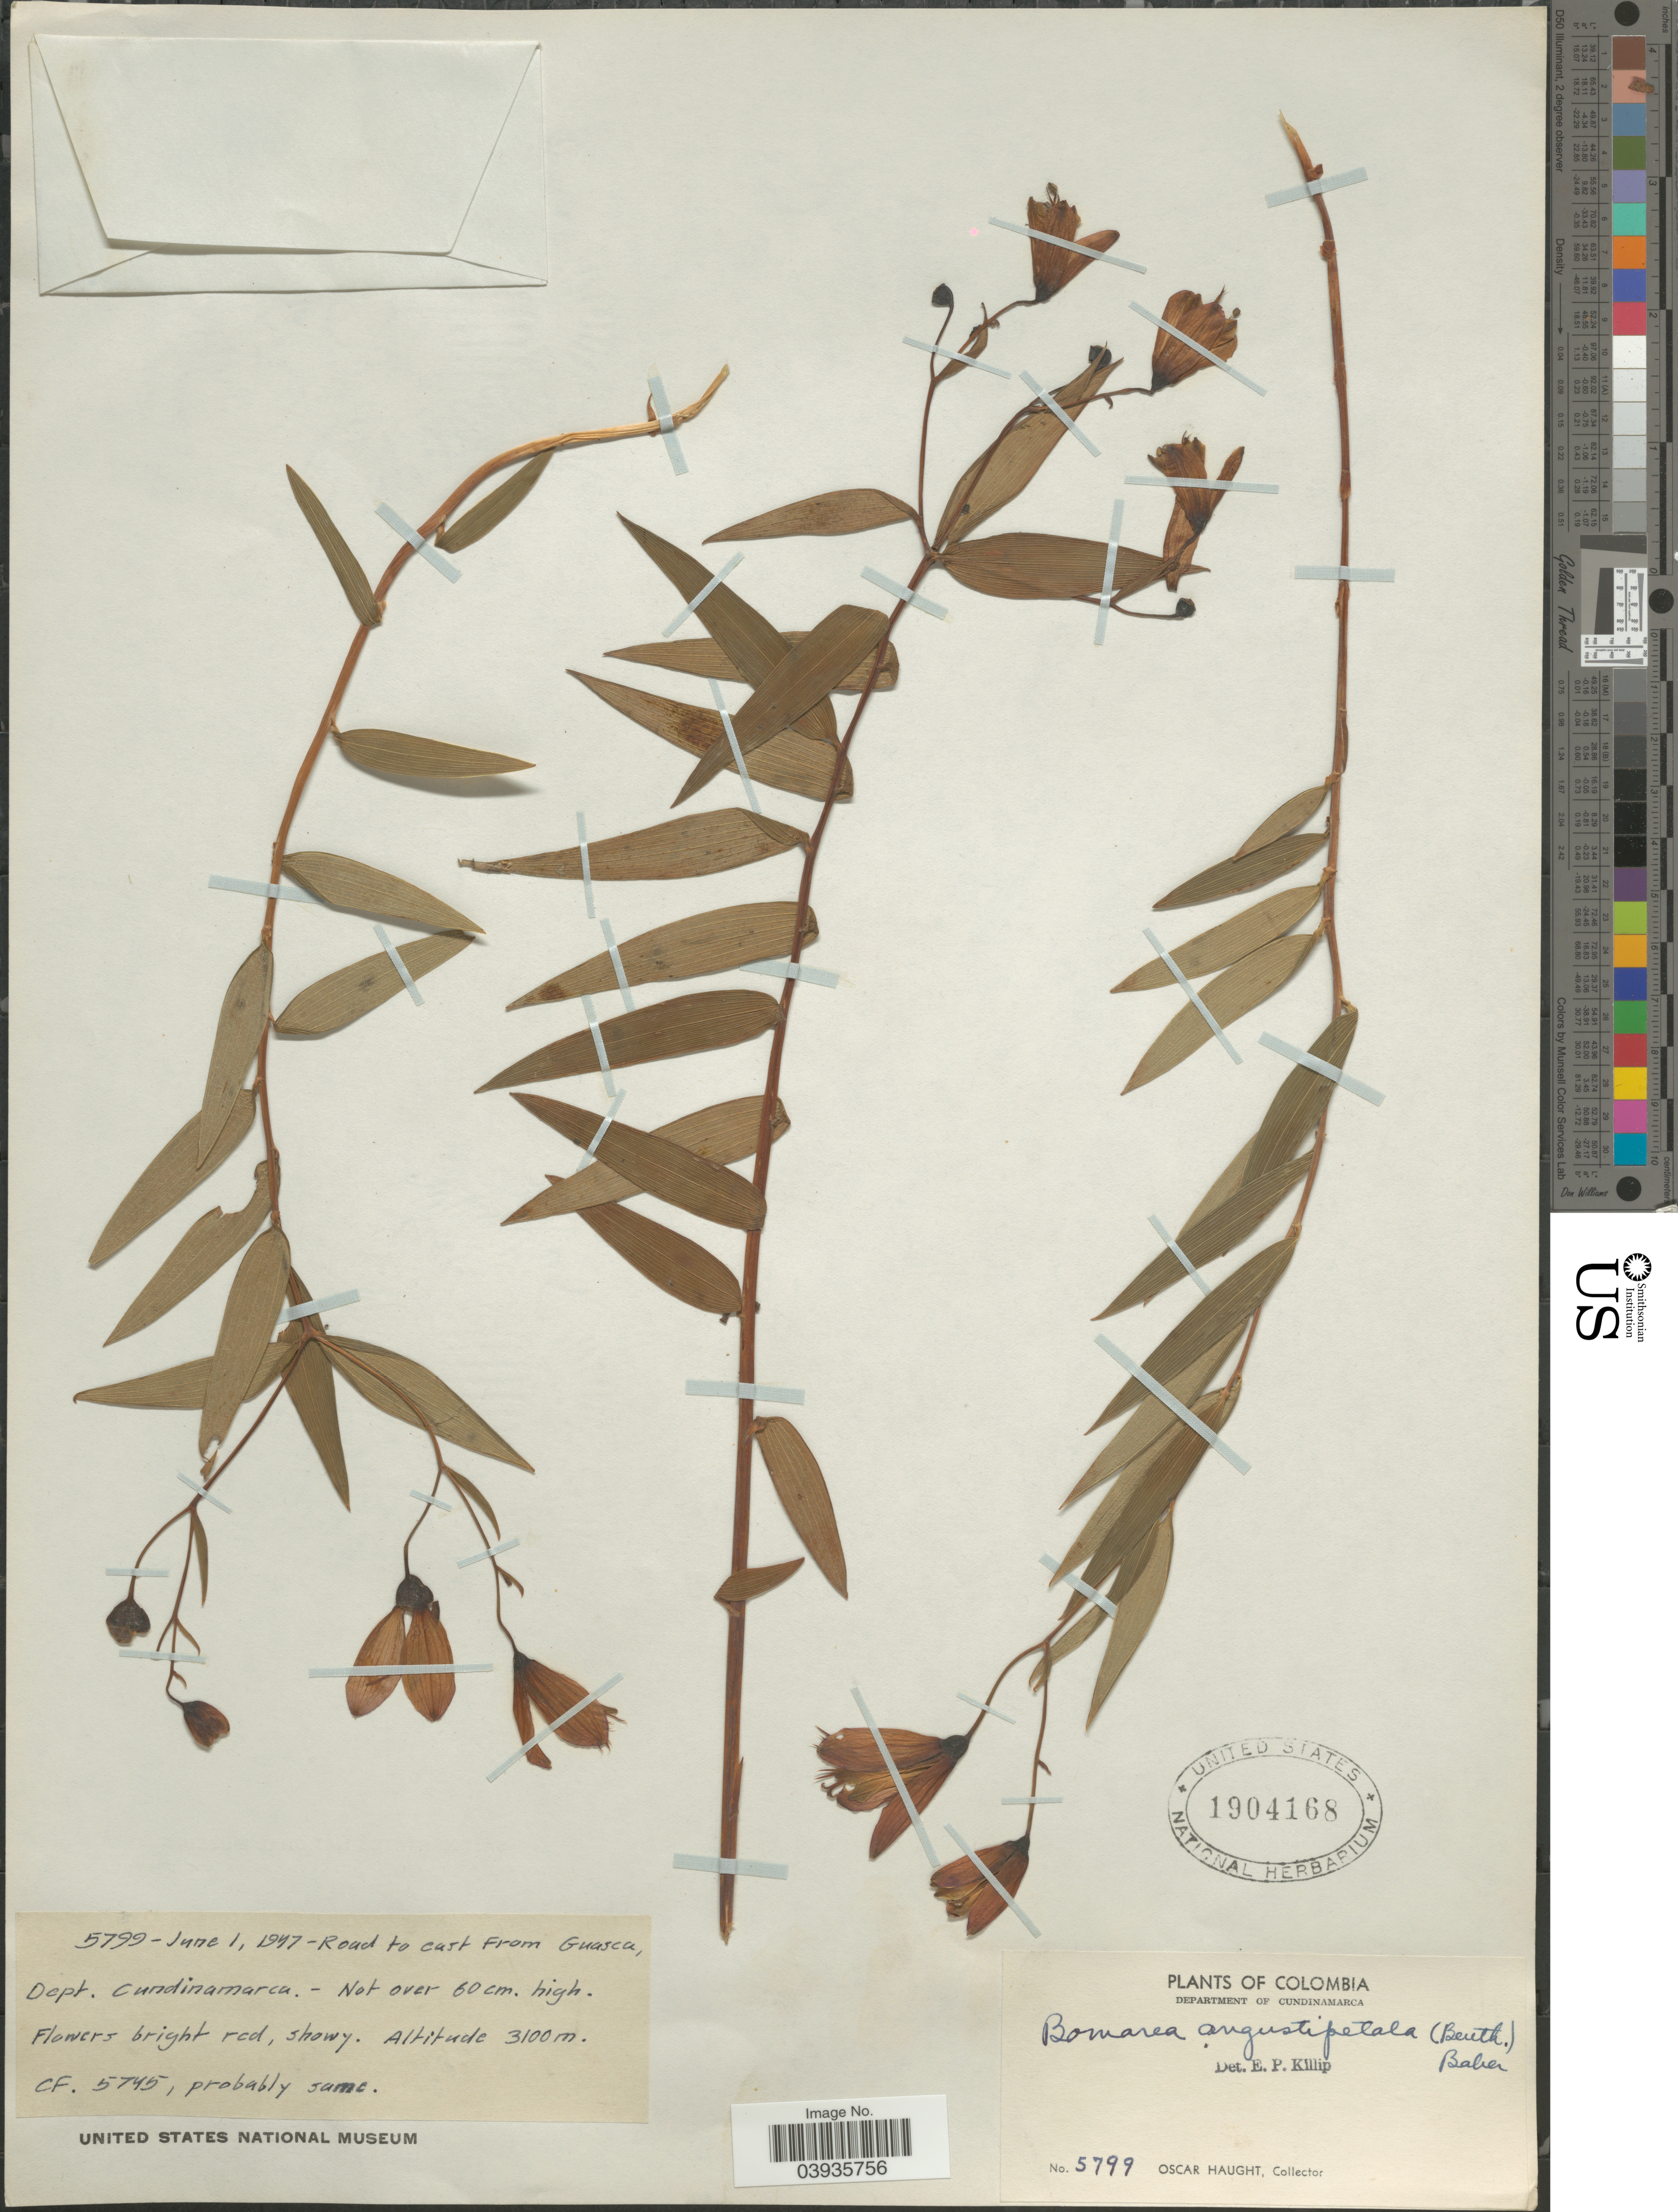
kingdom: Plantae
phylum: Tracheophyta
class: Liliopsida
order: Liliales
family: Alstroemeriaceae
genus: Bomarea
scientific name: Bomarea angustipetala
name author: Baker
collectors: O. L. Haught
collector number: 5799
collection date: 1947-06-01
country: Colombia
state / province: Cundinamarca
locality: Road to cast from Guasca, Dept. Cundinamarca.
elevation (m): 3100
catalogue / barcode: US 1904168